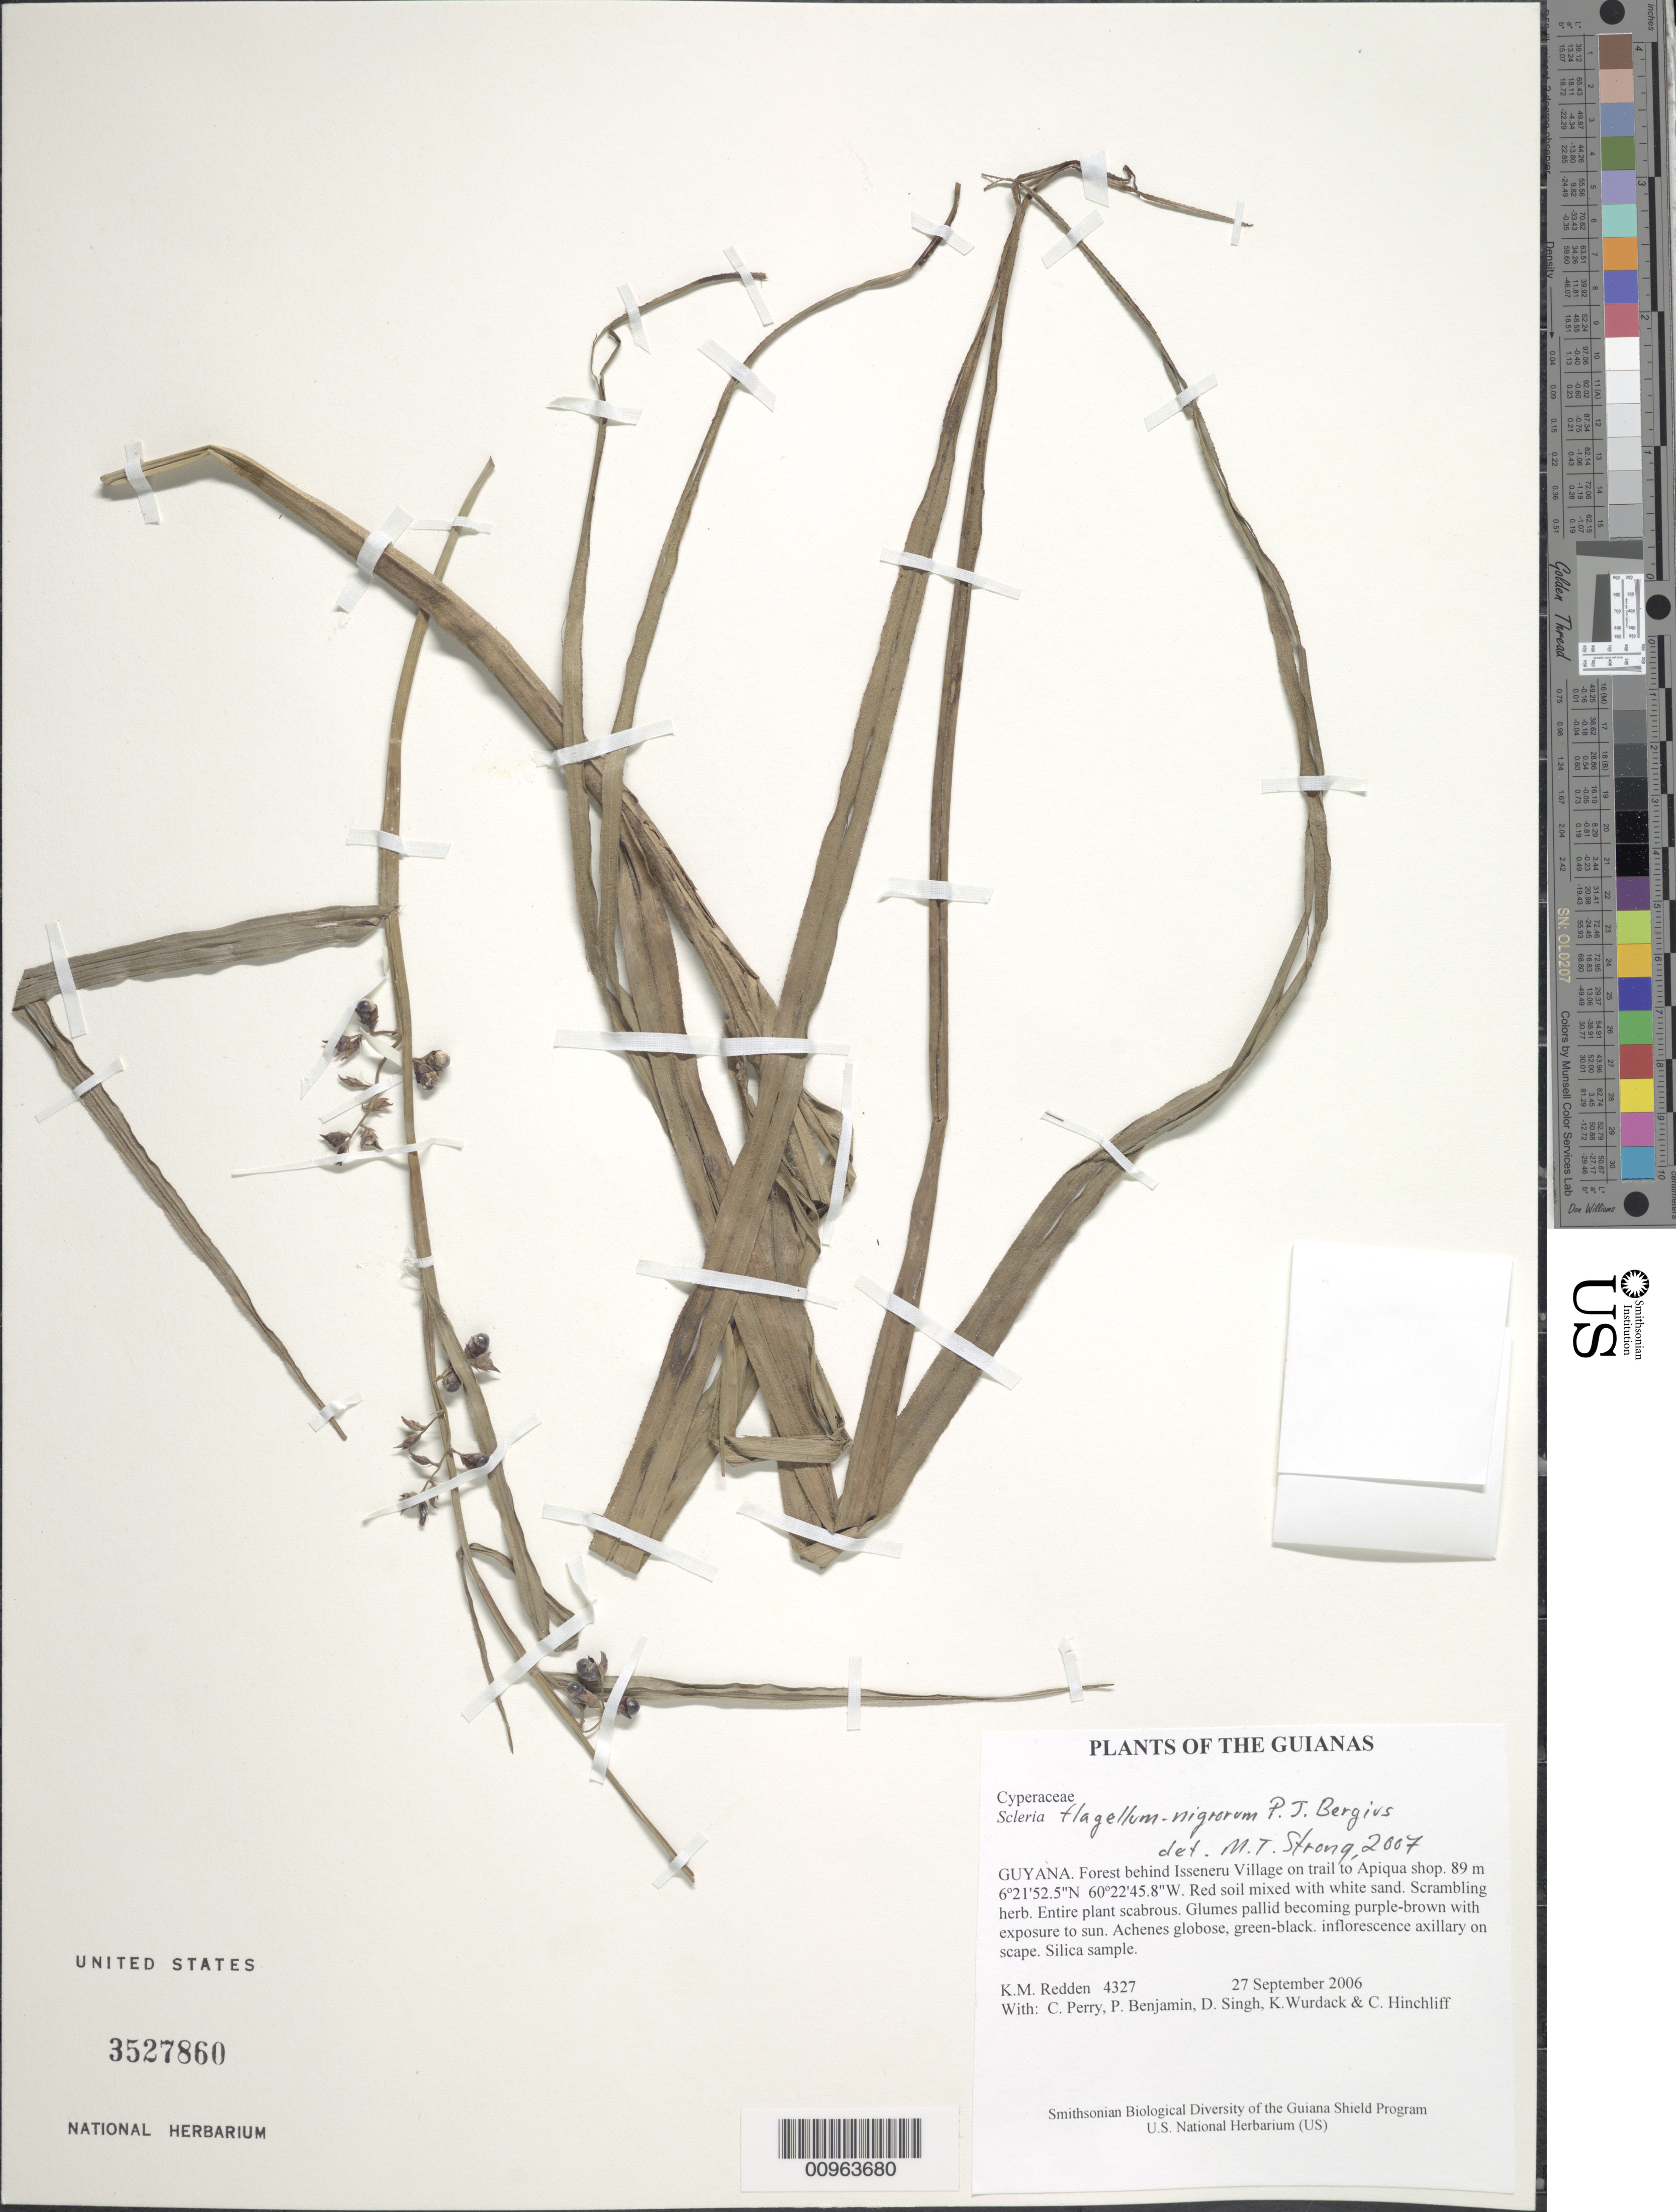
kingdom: Plantae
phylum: Tracheophyta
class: Liliopsida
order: Poales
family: Cyperaceae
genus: Scleria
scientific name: Scleria flagellum-nigrorum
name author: P.J. Bergius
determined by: Strong, M. T., (US), Smithsonian Institution - National Museum of Natural History (UNITED STATES)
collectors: K. M. Redden, C. Perry, P. Benjamin, D. Singh, K. Wurdack & C. E. Hinchliff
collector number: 4327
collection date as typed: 27 September 2006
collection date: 2006-09-27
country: Guyana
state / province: Cuyuni-Mazaruni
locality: Forest behind Isseneru Village on trail to Apiqua shop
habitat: Red soil mixed with white sand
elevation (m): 89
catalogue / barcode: US 3527860